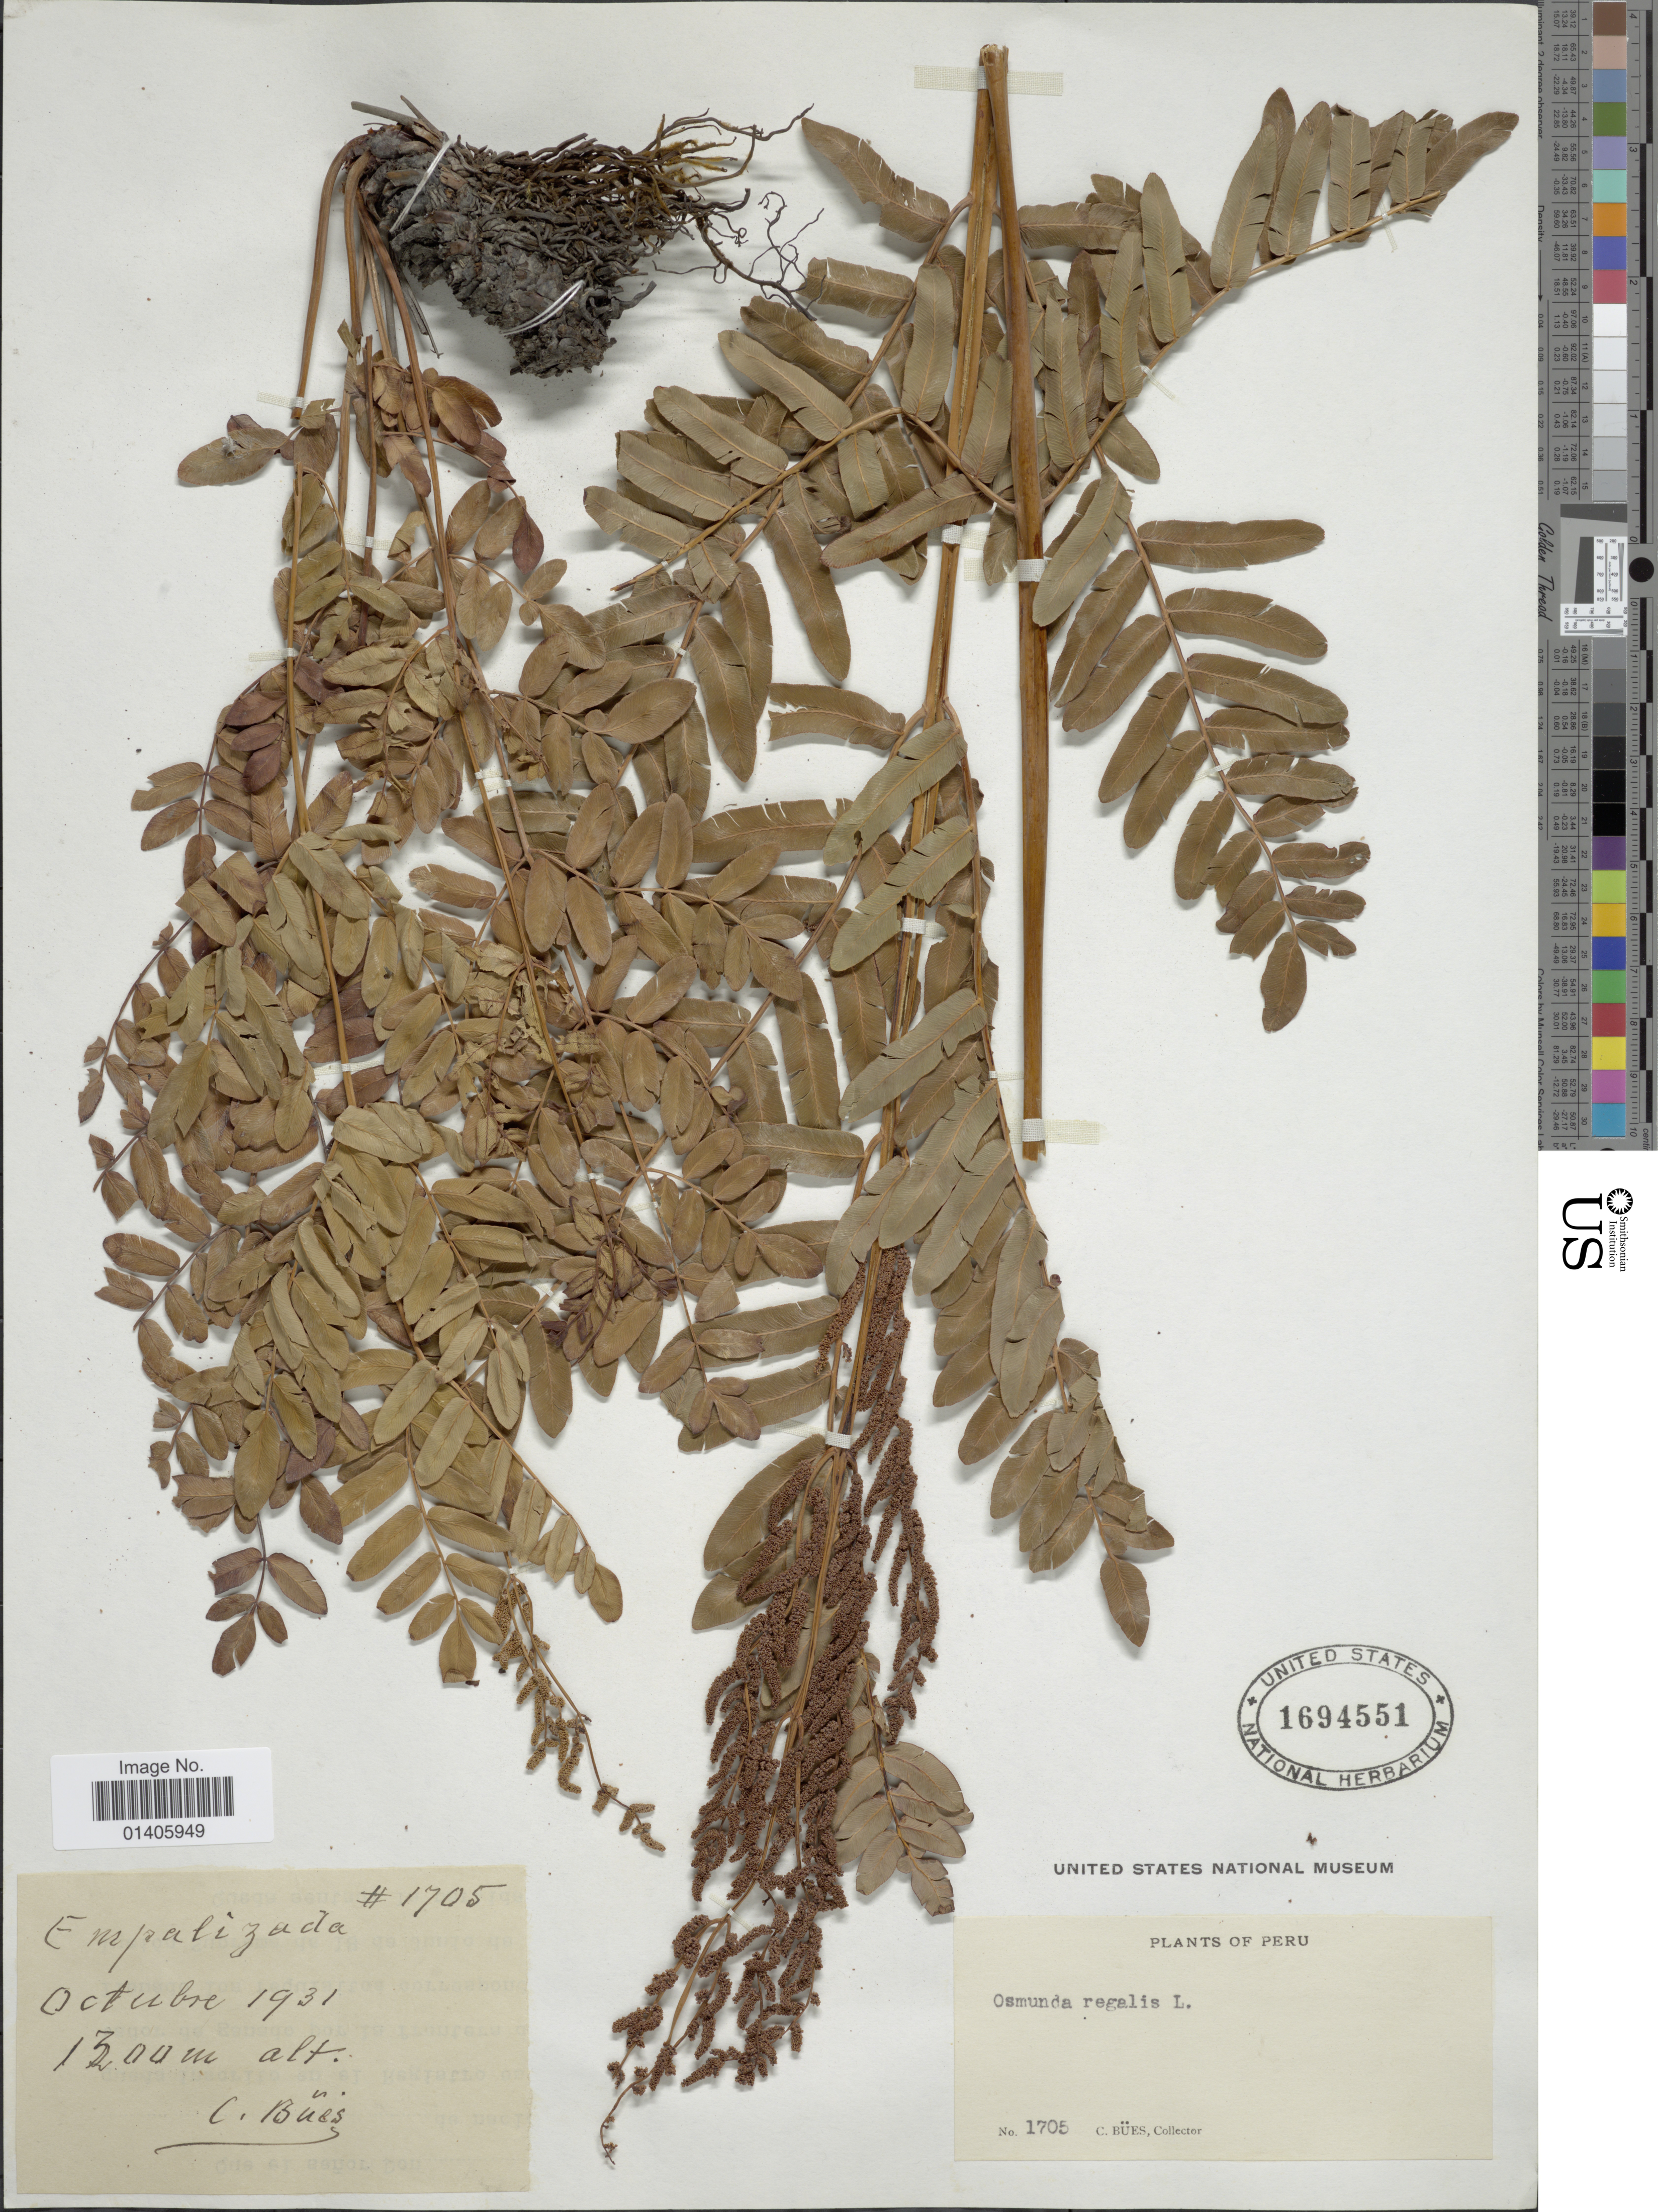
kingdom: Plantae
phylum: Tracheophyta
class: Polypodiopsida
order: Osmundales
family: Osmundaceae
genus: Osmunda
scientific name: Osmunda regalis var. palustris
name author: (Schrad.) C. Chr. ex Angely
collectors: C. Bues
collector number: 1705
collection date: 1931-10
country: Peru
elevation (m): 1300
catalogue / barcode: US 1694551